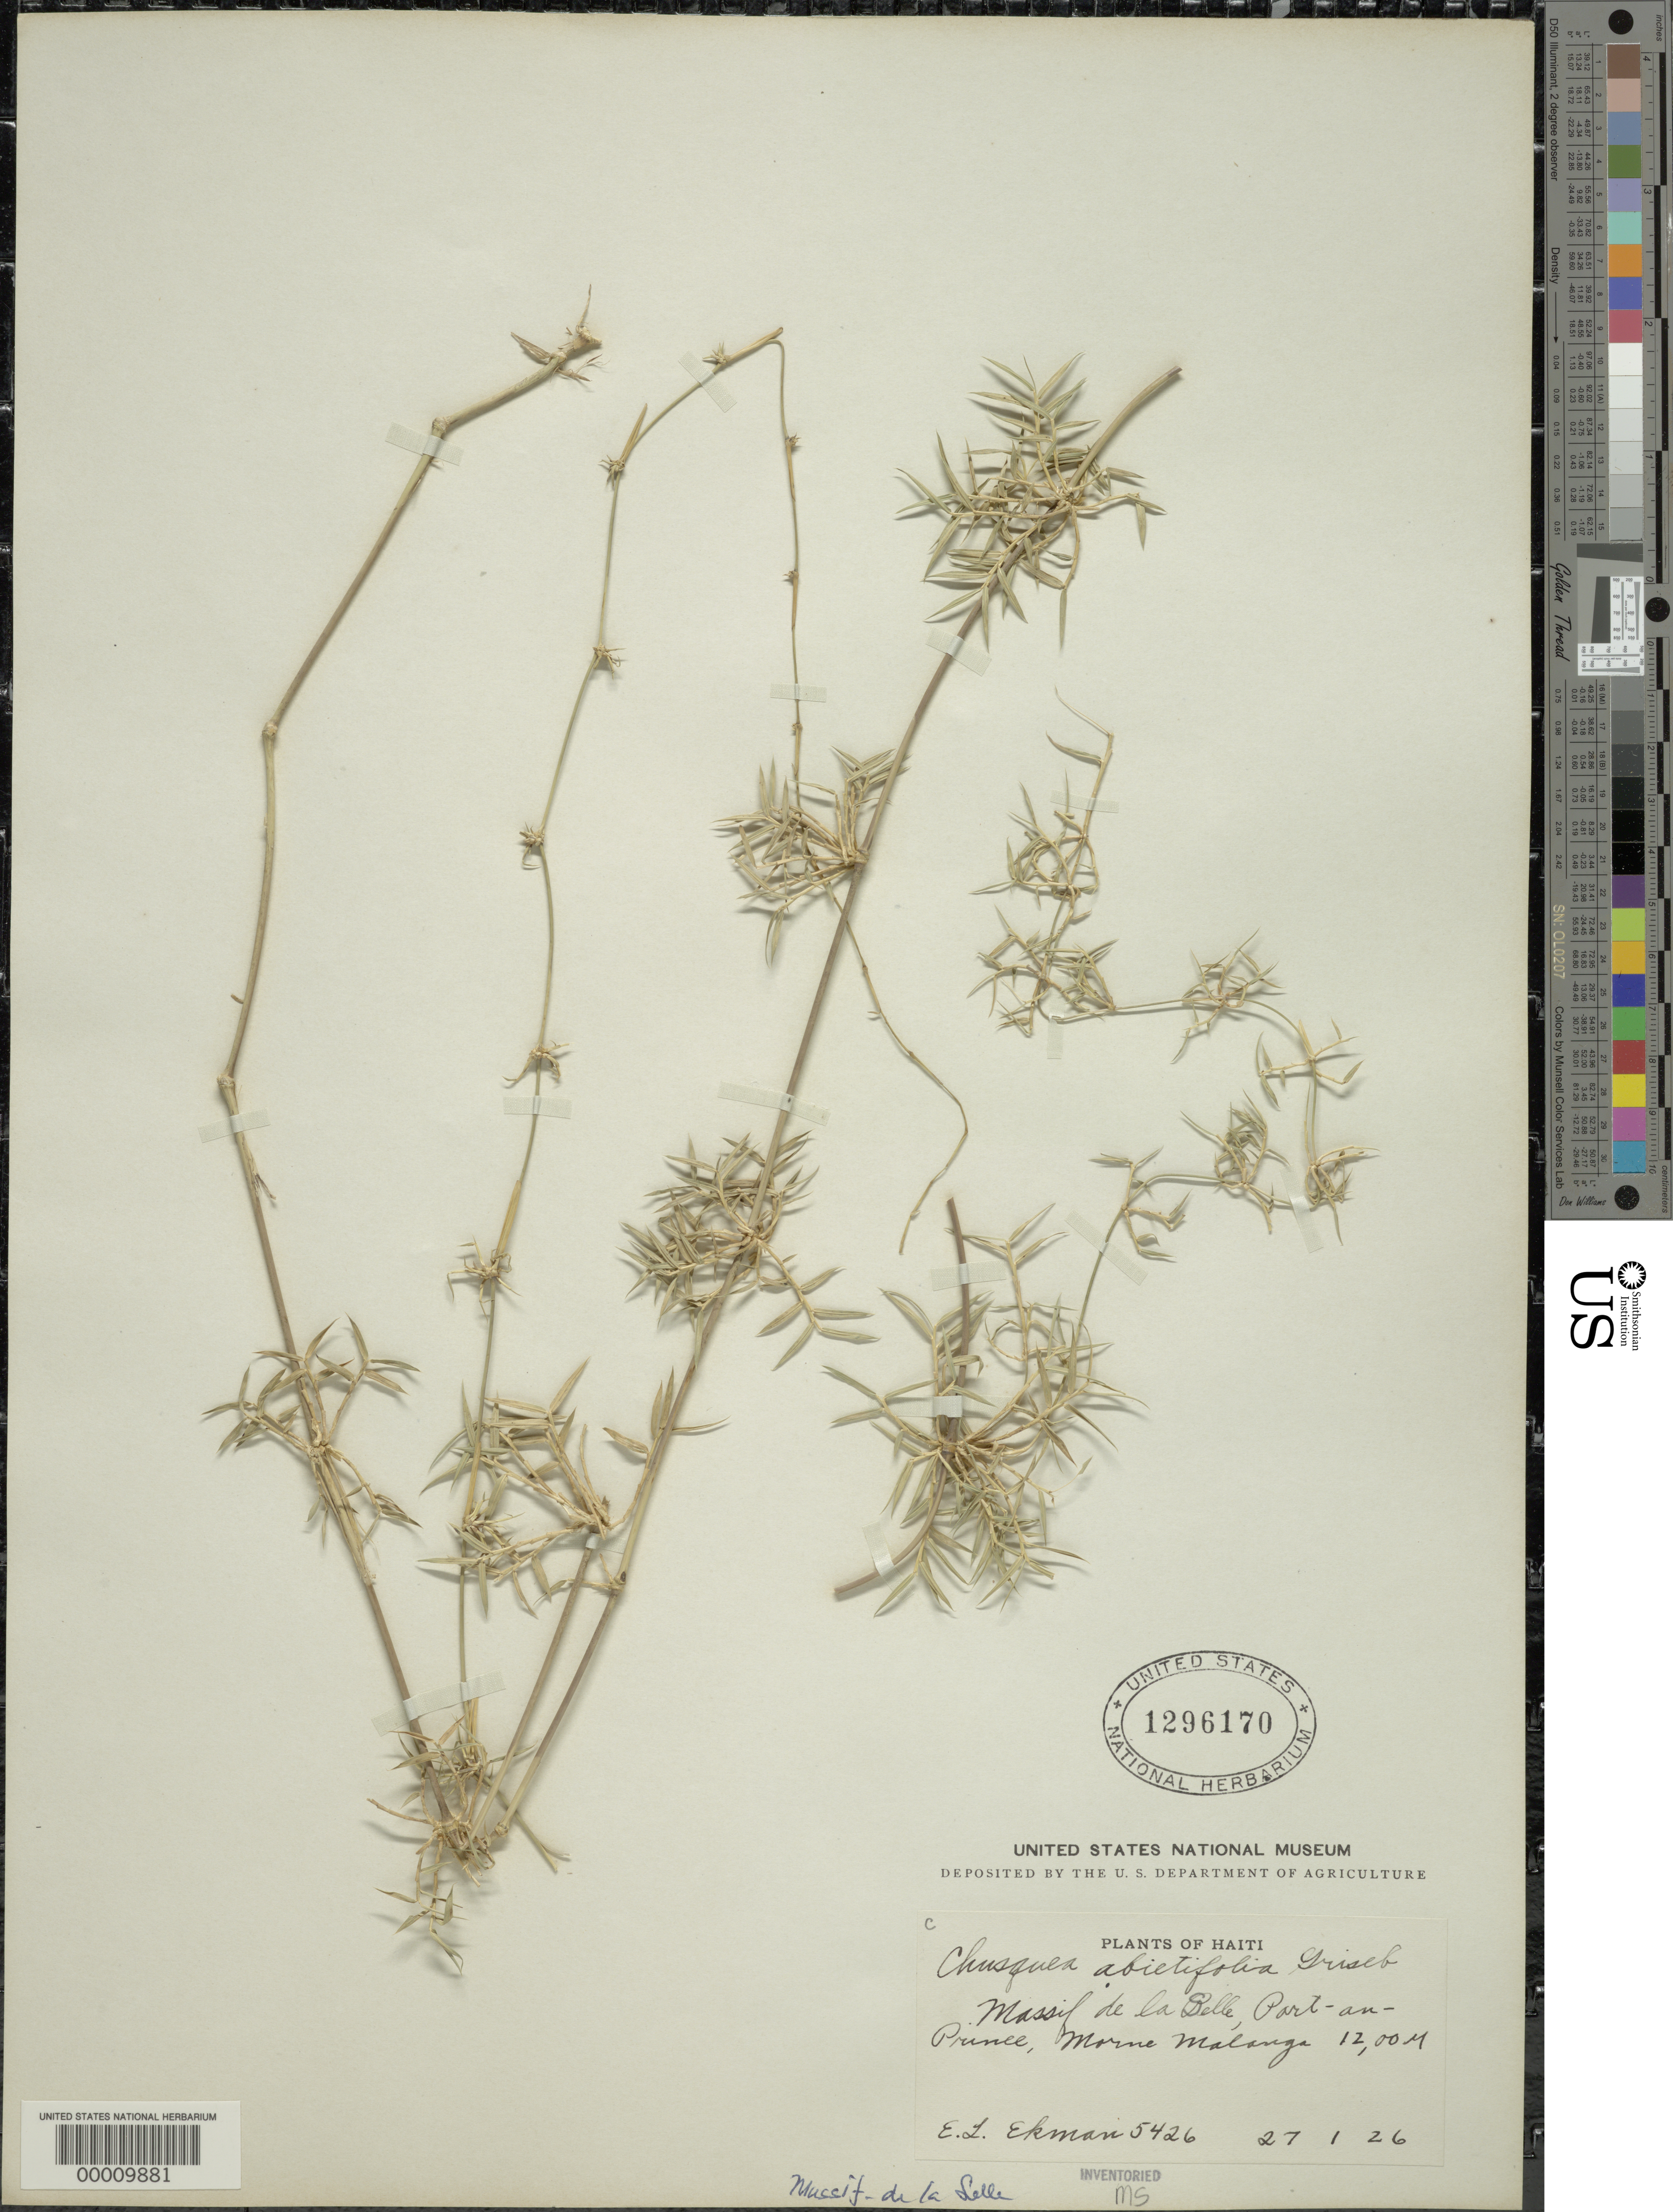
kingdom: Plantae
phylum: Tracheophyta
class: Liliopsida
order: Poales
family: Poaceae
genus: Chusquea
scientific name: Chusquea abietifolia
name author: Griseb.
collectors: J. J. Jiménez Almonte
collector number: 5426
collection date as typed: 27 Jan 1926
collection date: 1926-01-27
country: Haiti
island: Hispaniola Island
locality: Massif de la selle, port-au-prince, morne malange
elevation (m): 1200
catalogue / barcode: US 1296170